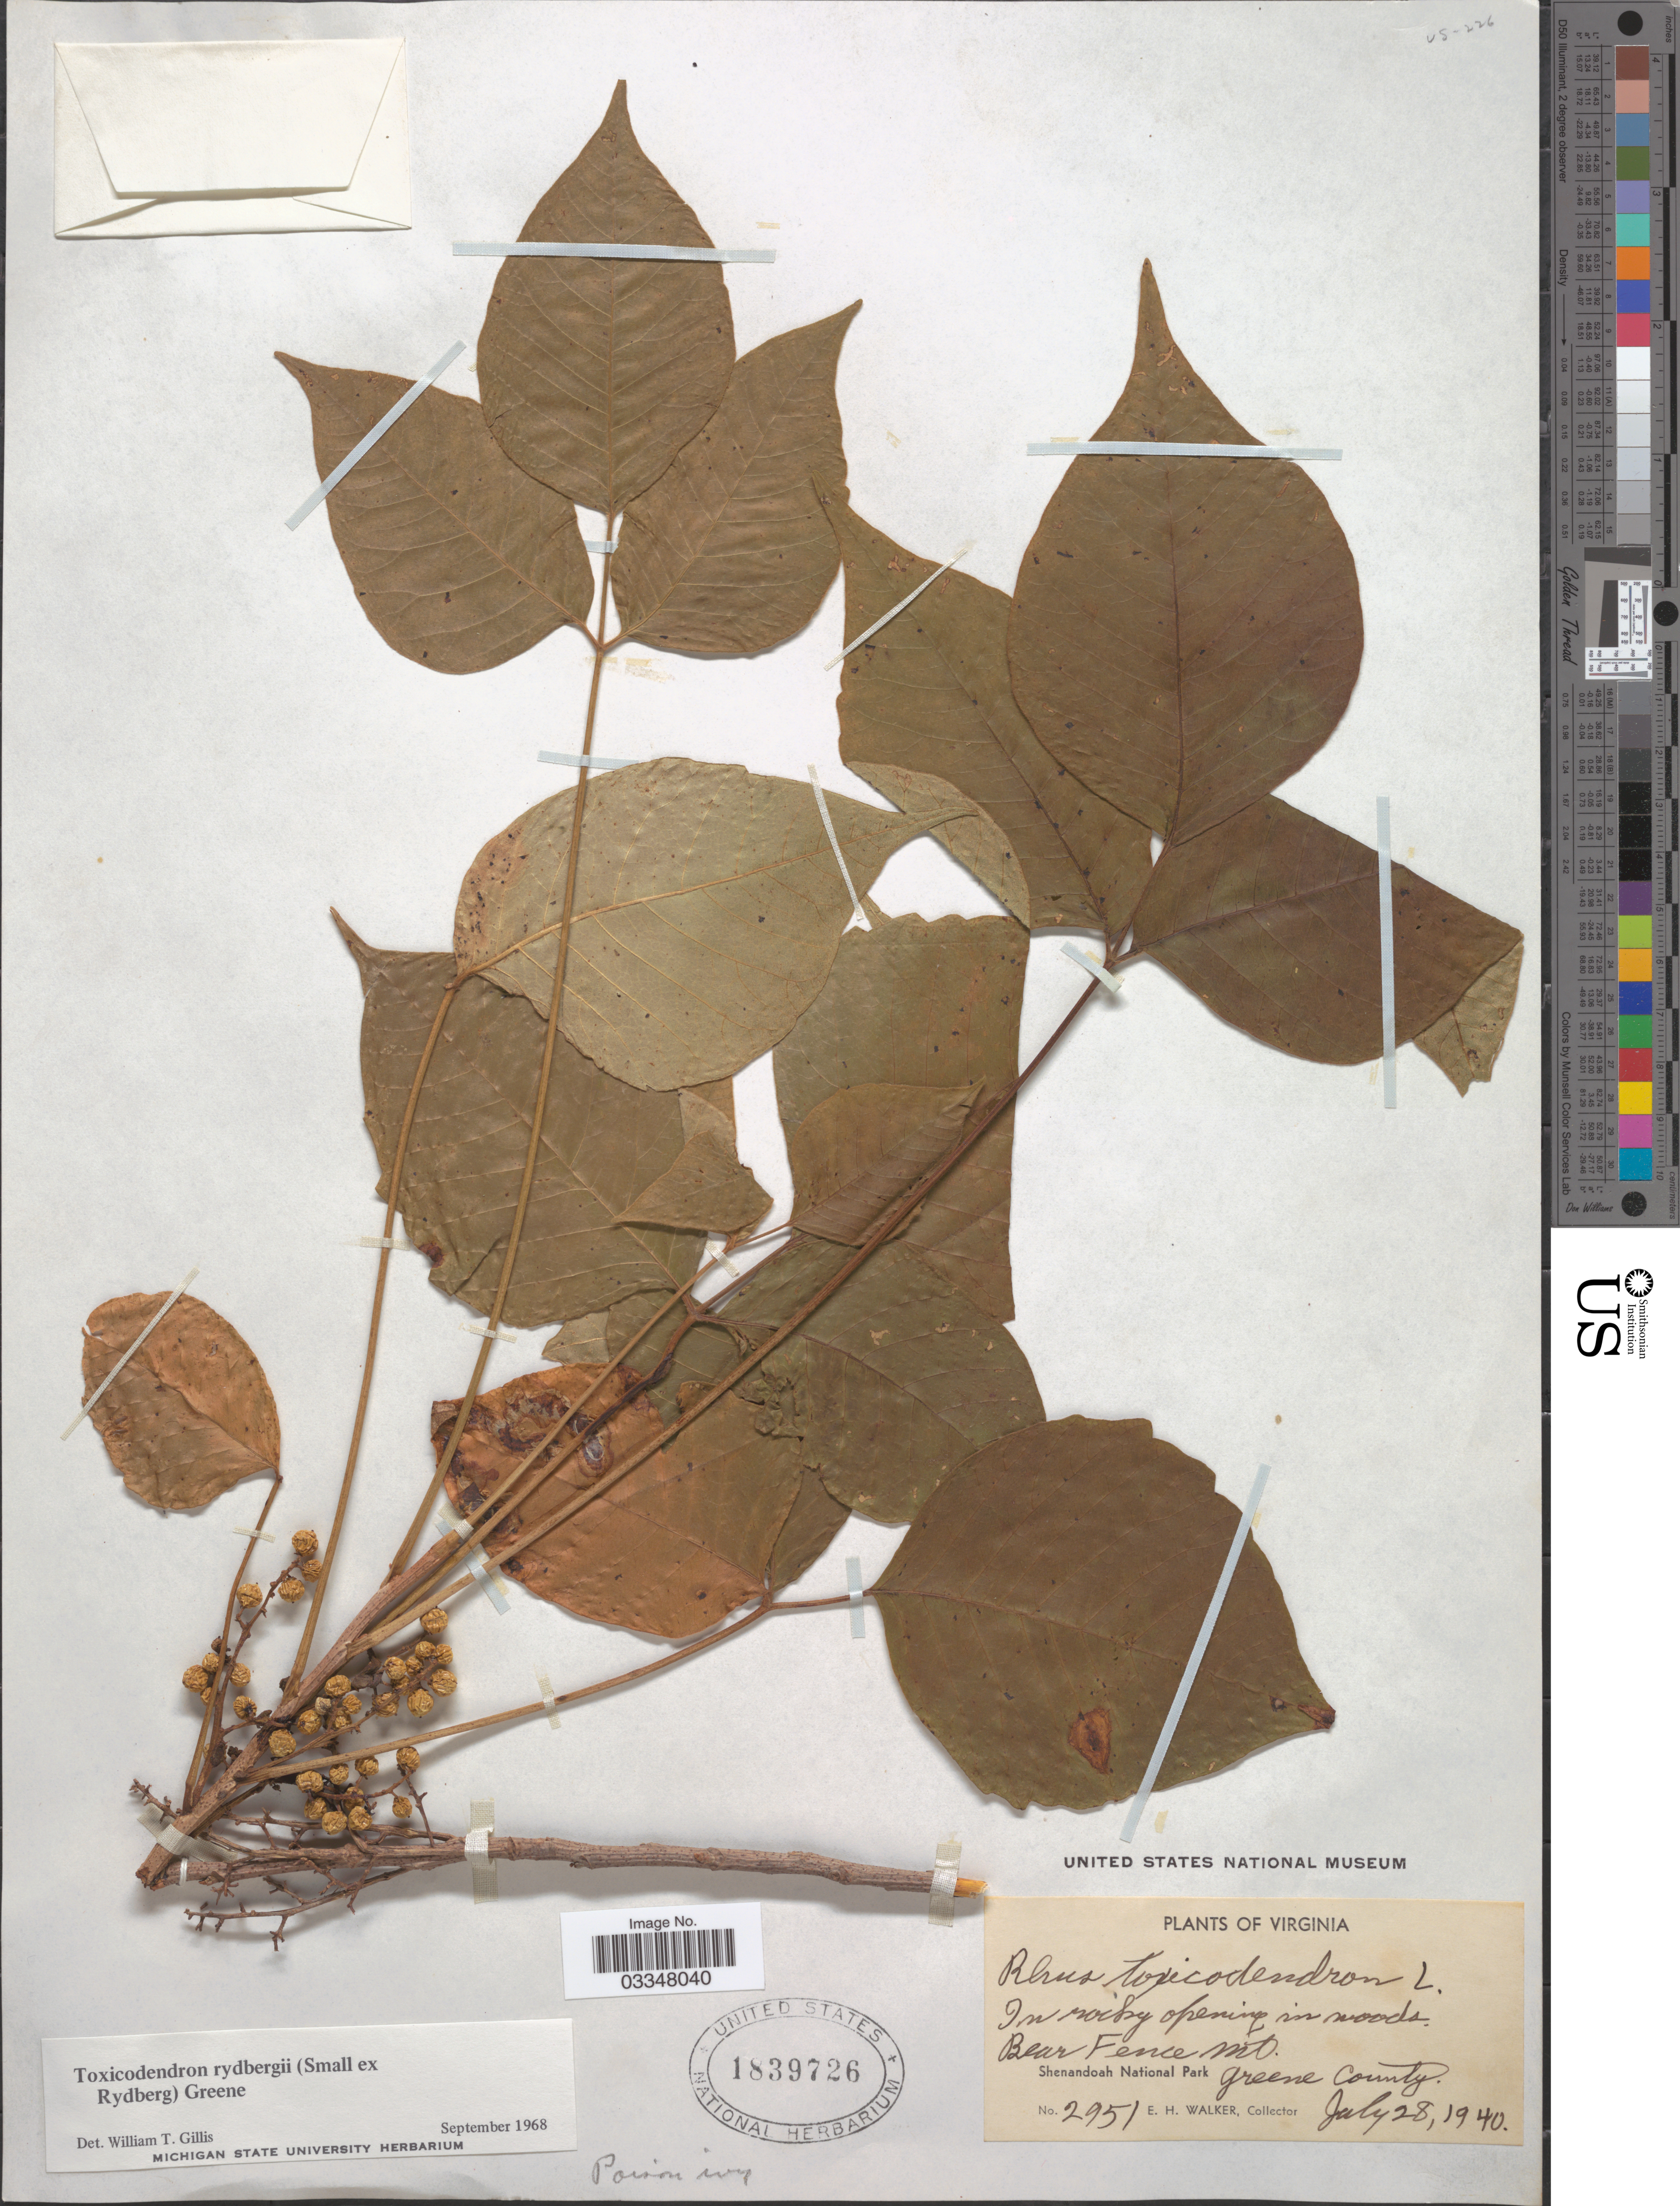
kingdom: Plantae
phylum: Tracheophyta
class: Magnoliopsida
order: Sapindales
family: Anacardiaceae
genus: Toxicodendron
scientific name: Toxicodendron radicans subsp. rydbergii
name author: (Small & Rydb.) Á. Löve & D. Löve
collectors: E. H. Walker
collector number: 2951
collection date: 1940-07-28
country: United States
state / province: Virginia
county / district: Greene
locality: Bear Fence Mts. Shenandoah National Park. Greene County.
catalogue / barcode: US 1839726